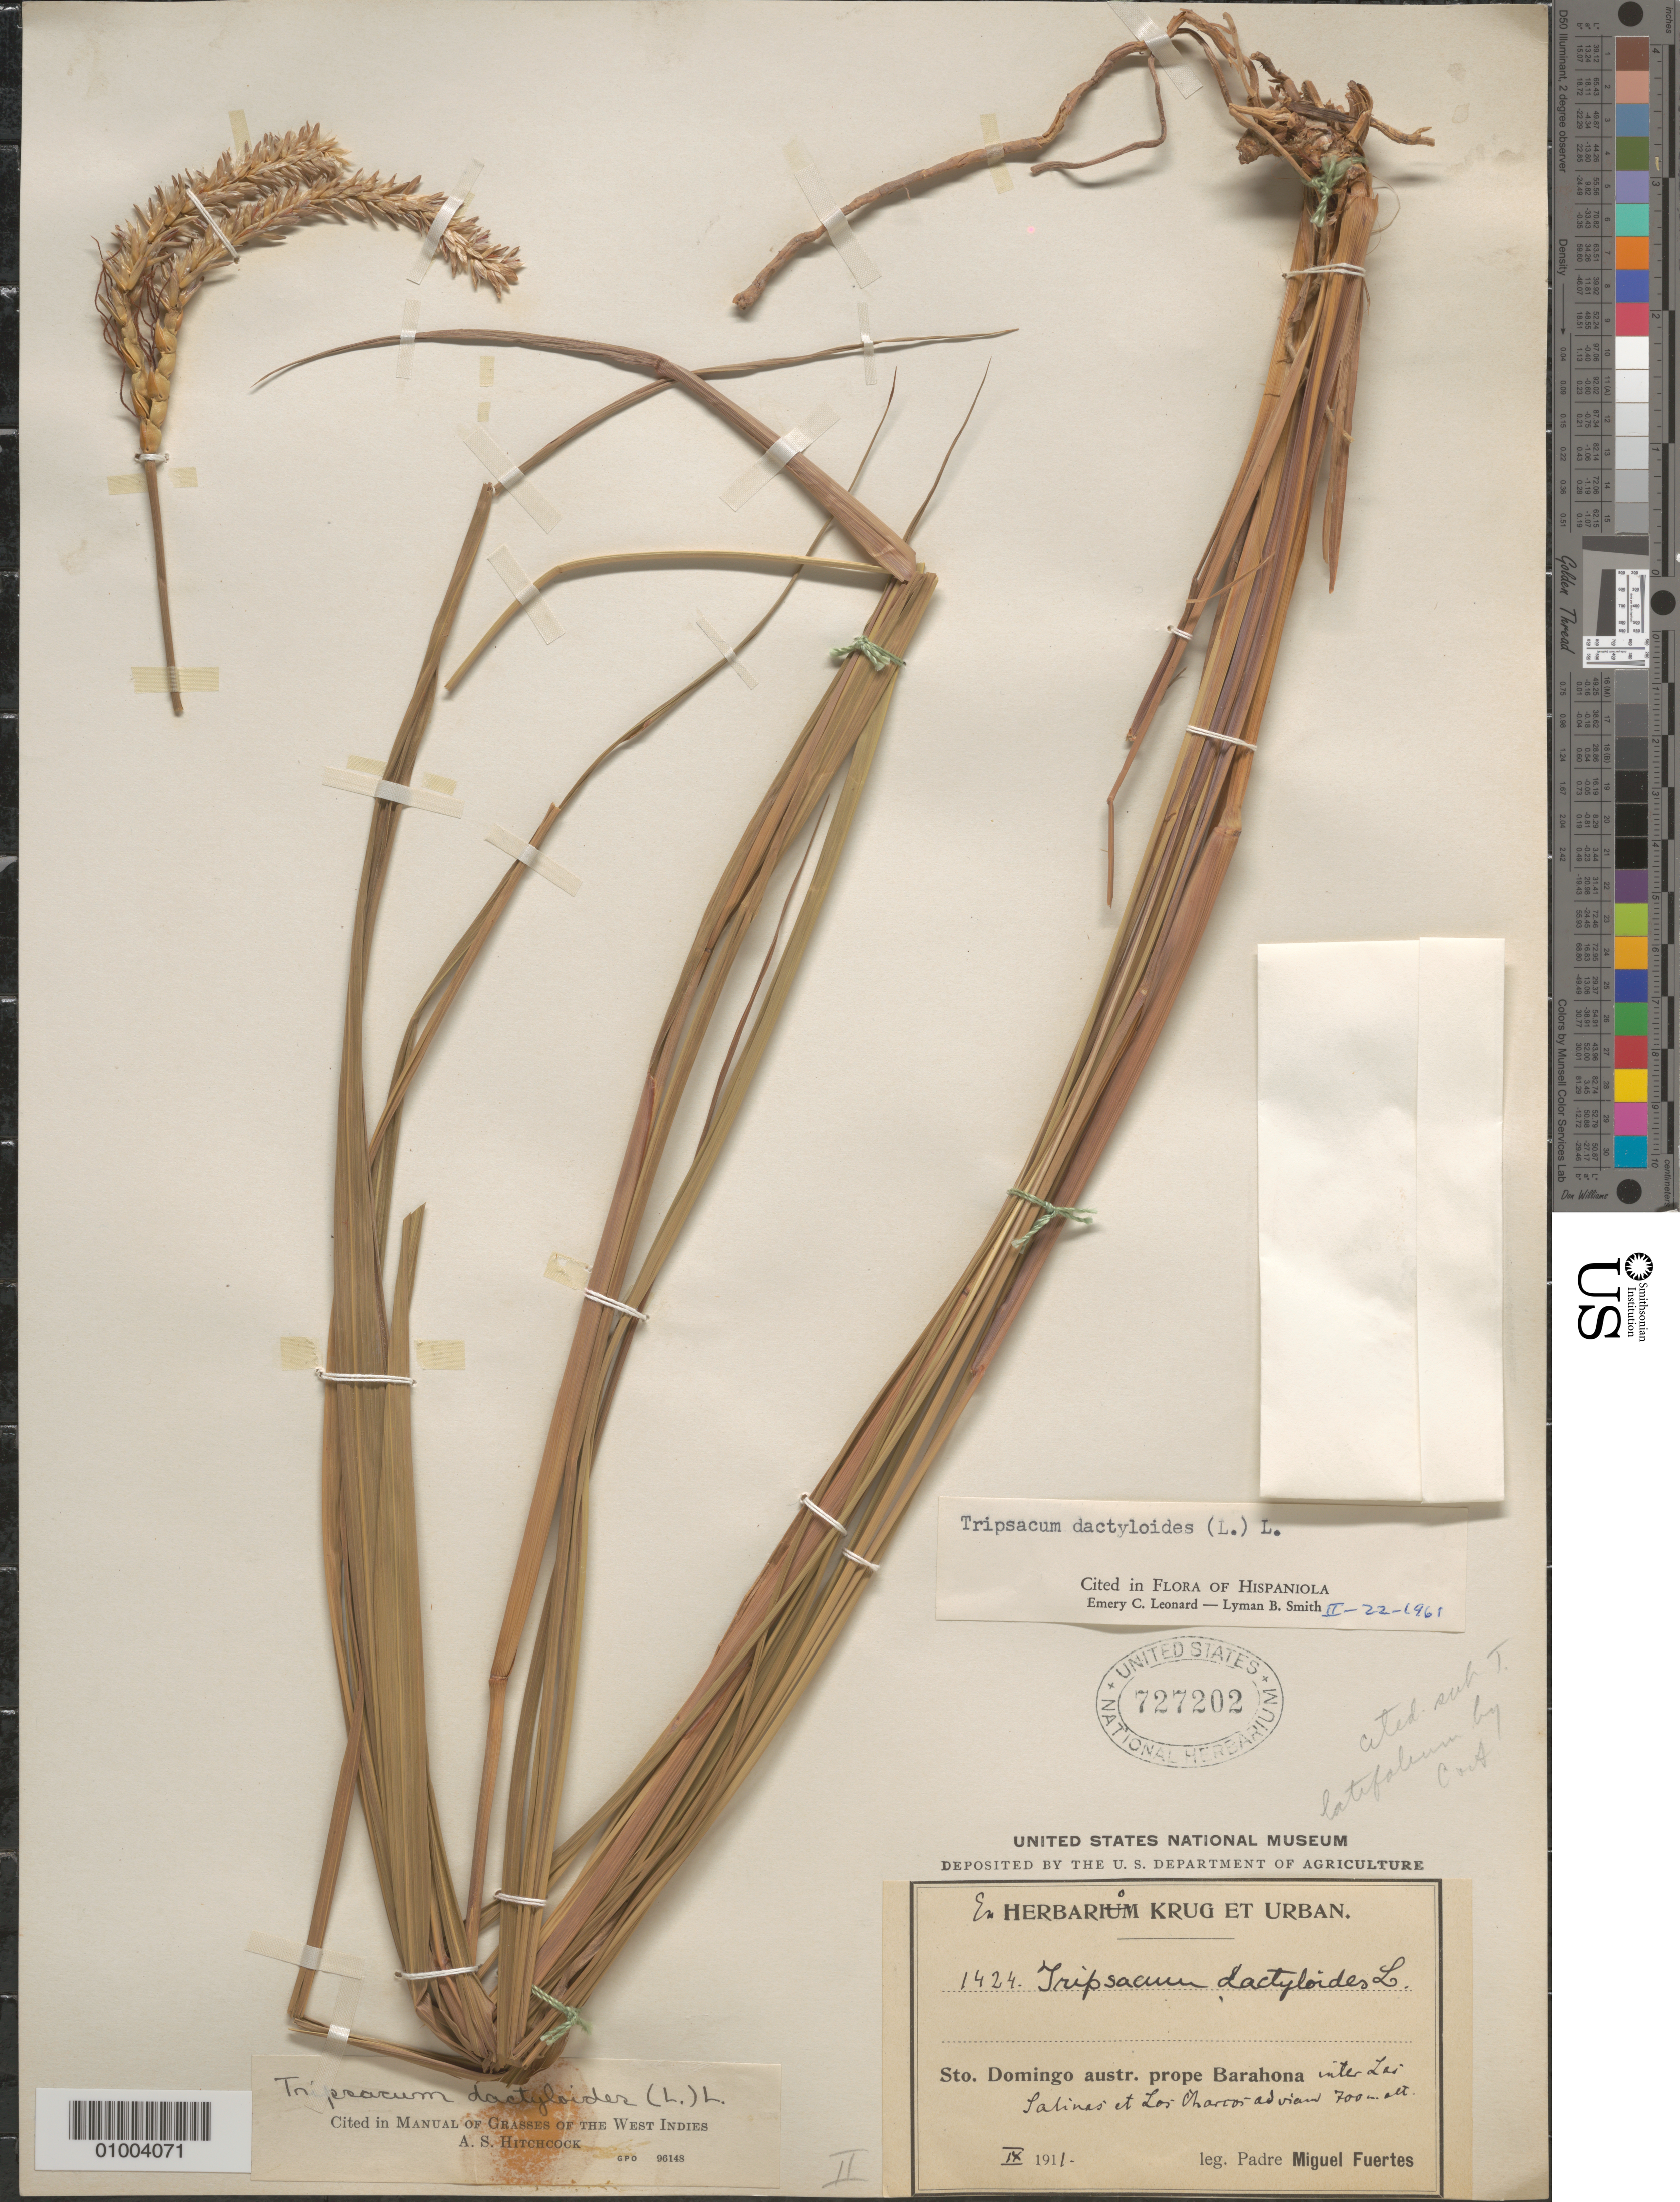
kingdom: Plantae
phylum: Tracheophyta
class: Liliopsida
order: Poales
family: Poaceae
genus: Tripsacum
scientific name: Tripsacum dactyloides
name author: (L.) L.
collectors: M. D. Fuertes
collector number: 1424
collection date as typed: Sep 1911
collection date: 1911-09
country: Dominican Republic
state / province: Barahona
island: Hispaniola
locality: Santo Domingo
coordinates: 0 N, 0 E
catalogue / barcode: US 727202